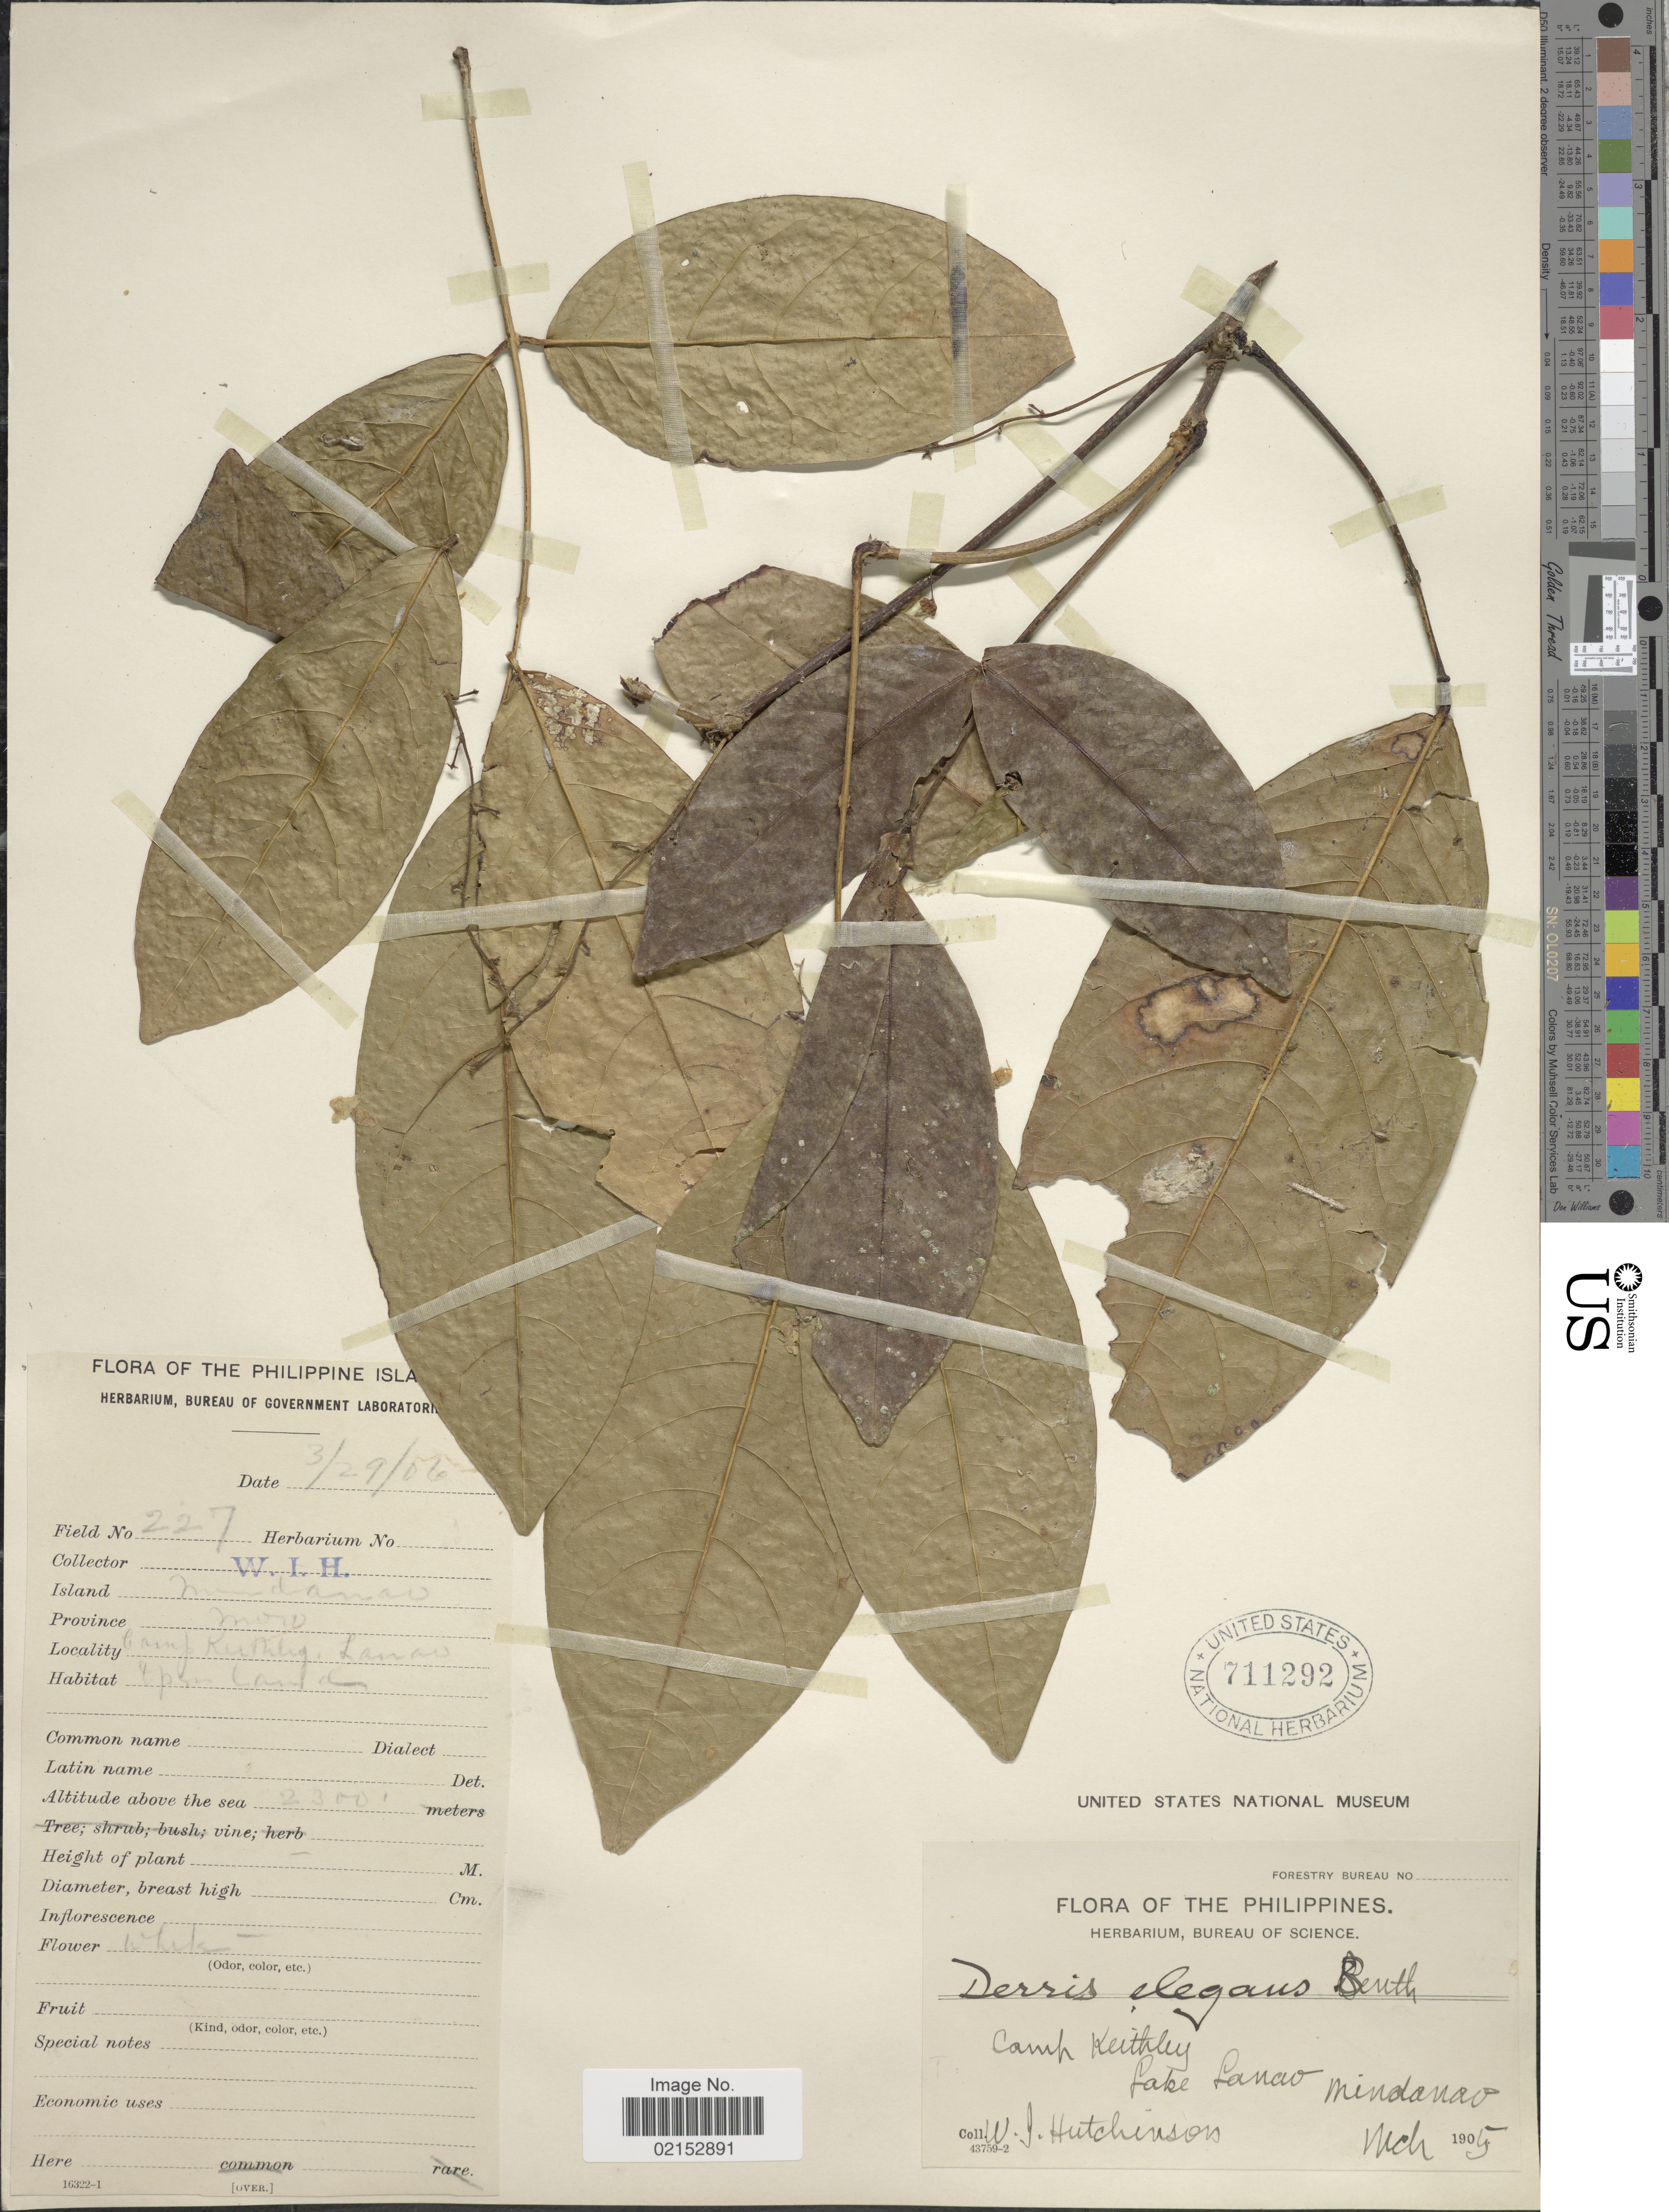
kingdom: Plantae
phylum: Tracheophyta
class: Magnoliopsida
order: Fabales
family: Fabaceae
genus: Derris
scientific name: Derris elegans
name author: Benth.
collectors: W. J. Hutchinson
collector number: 227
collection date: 1905-03-29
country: Philippines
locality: Camp Keithley, Lake Lanao, Mindanao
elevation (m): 701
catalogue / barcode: US 711292